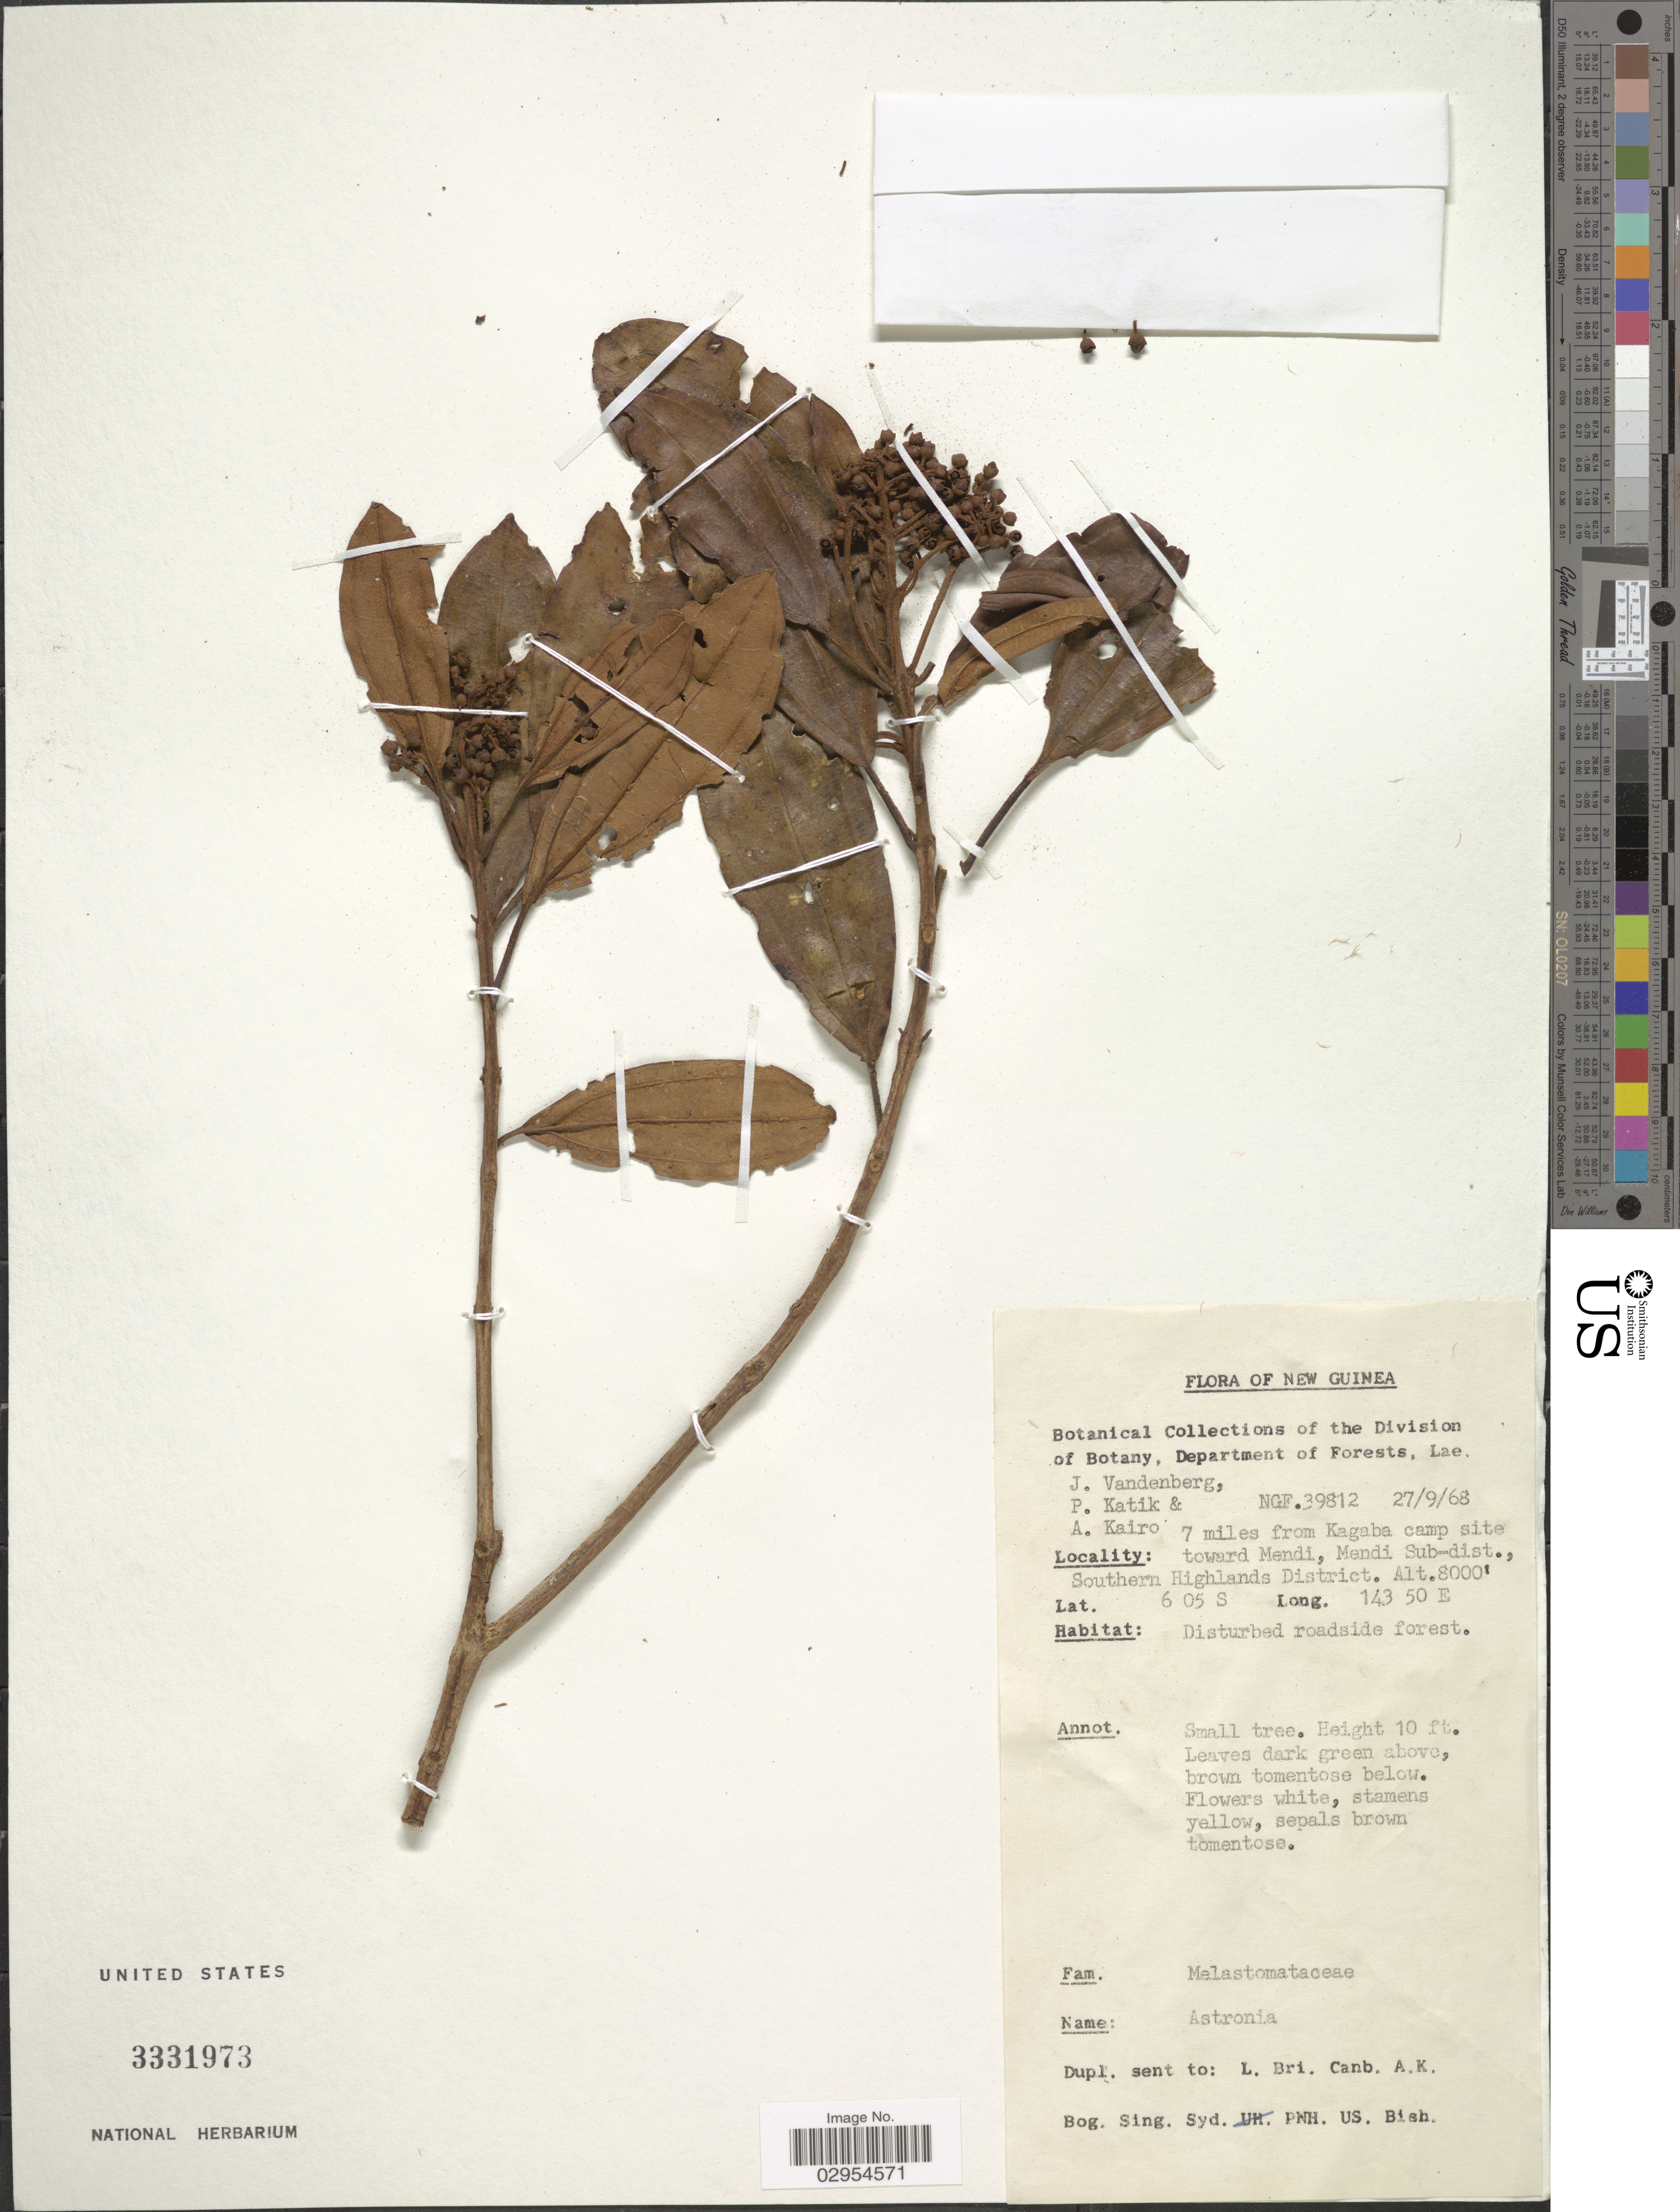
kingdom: Plantae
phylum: Tracheophyta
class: Magnoliopsida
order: Myrtales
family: Melastomataceae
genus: Astronia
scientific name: Astronia sp.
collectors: J. Vandenberg, P. Katik & A. Kairo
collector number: NGF39812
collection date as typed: Transcribed d/m/y: 27/9/68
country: Papua New Guinea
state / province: Southern Highlands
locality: New Guinea. 7 miles from Kagaba camp site toward Mendi, Mendi Sub-dist., Southern Highlands District.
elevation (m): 2438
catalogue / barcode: US 3331973